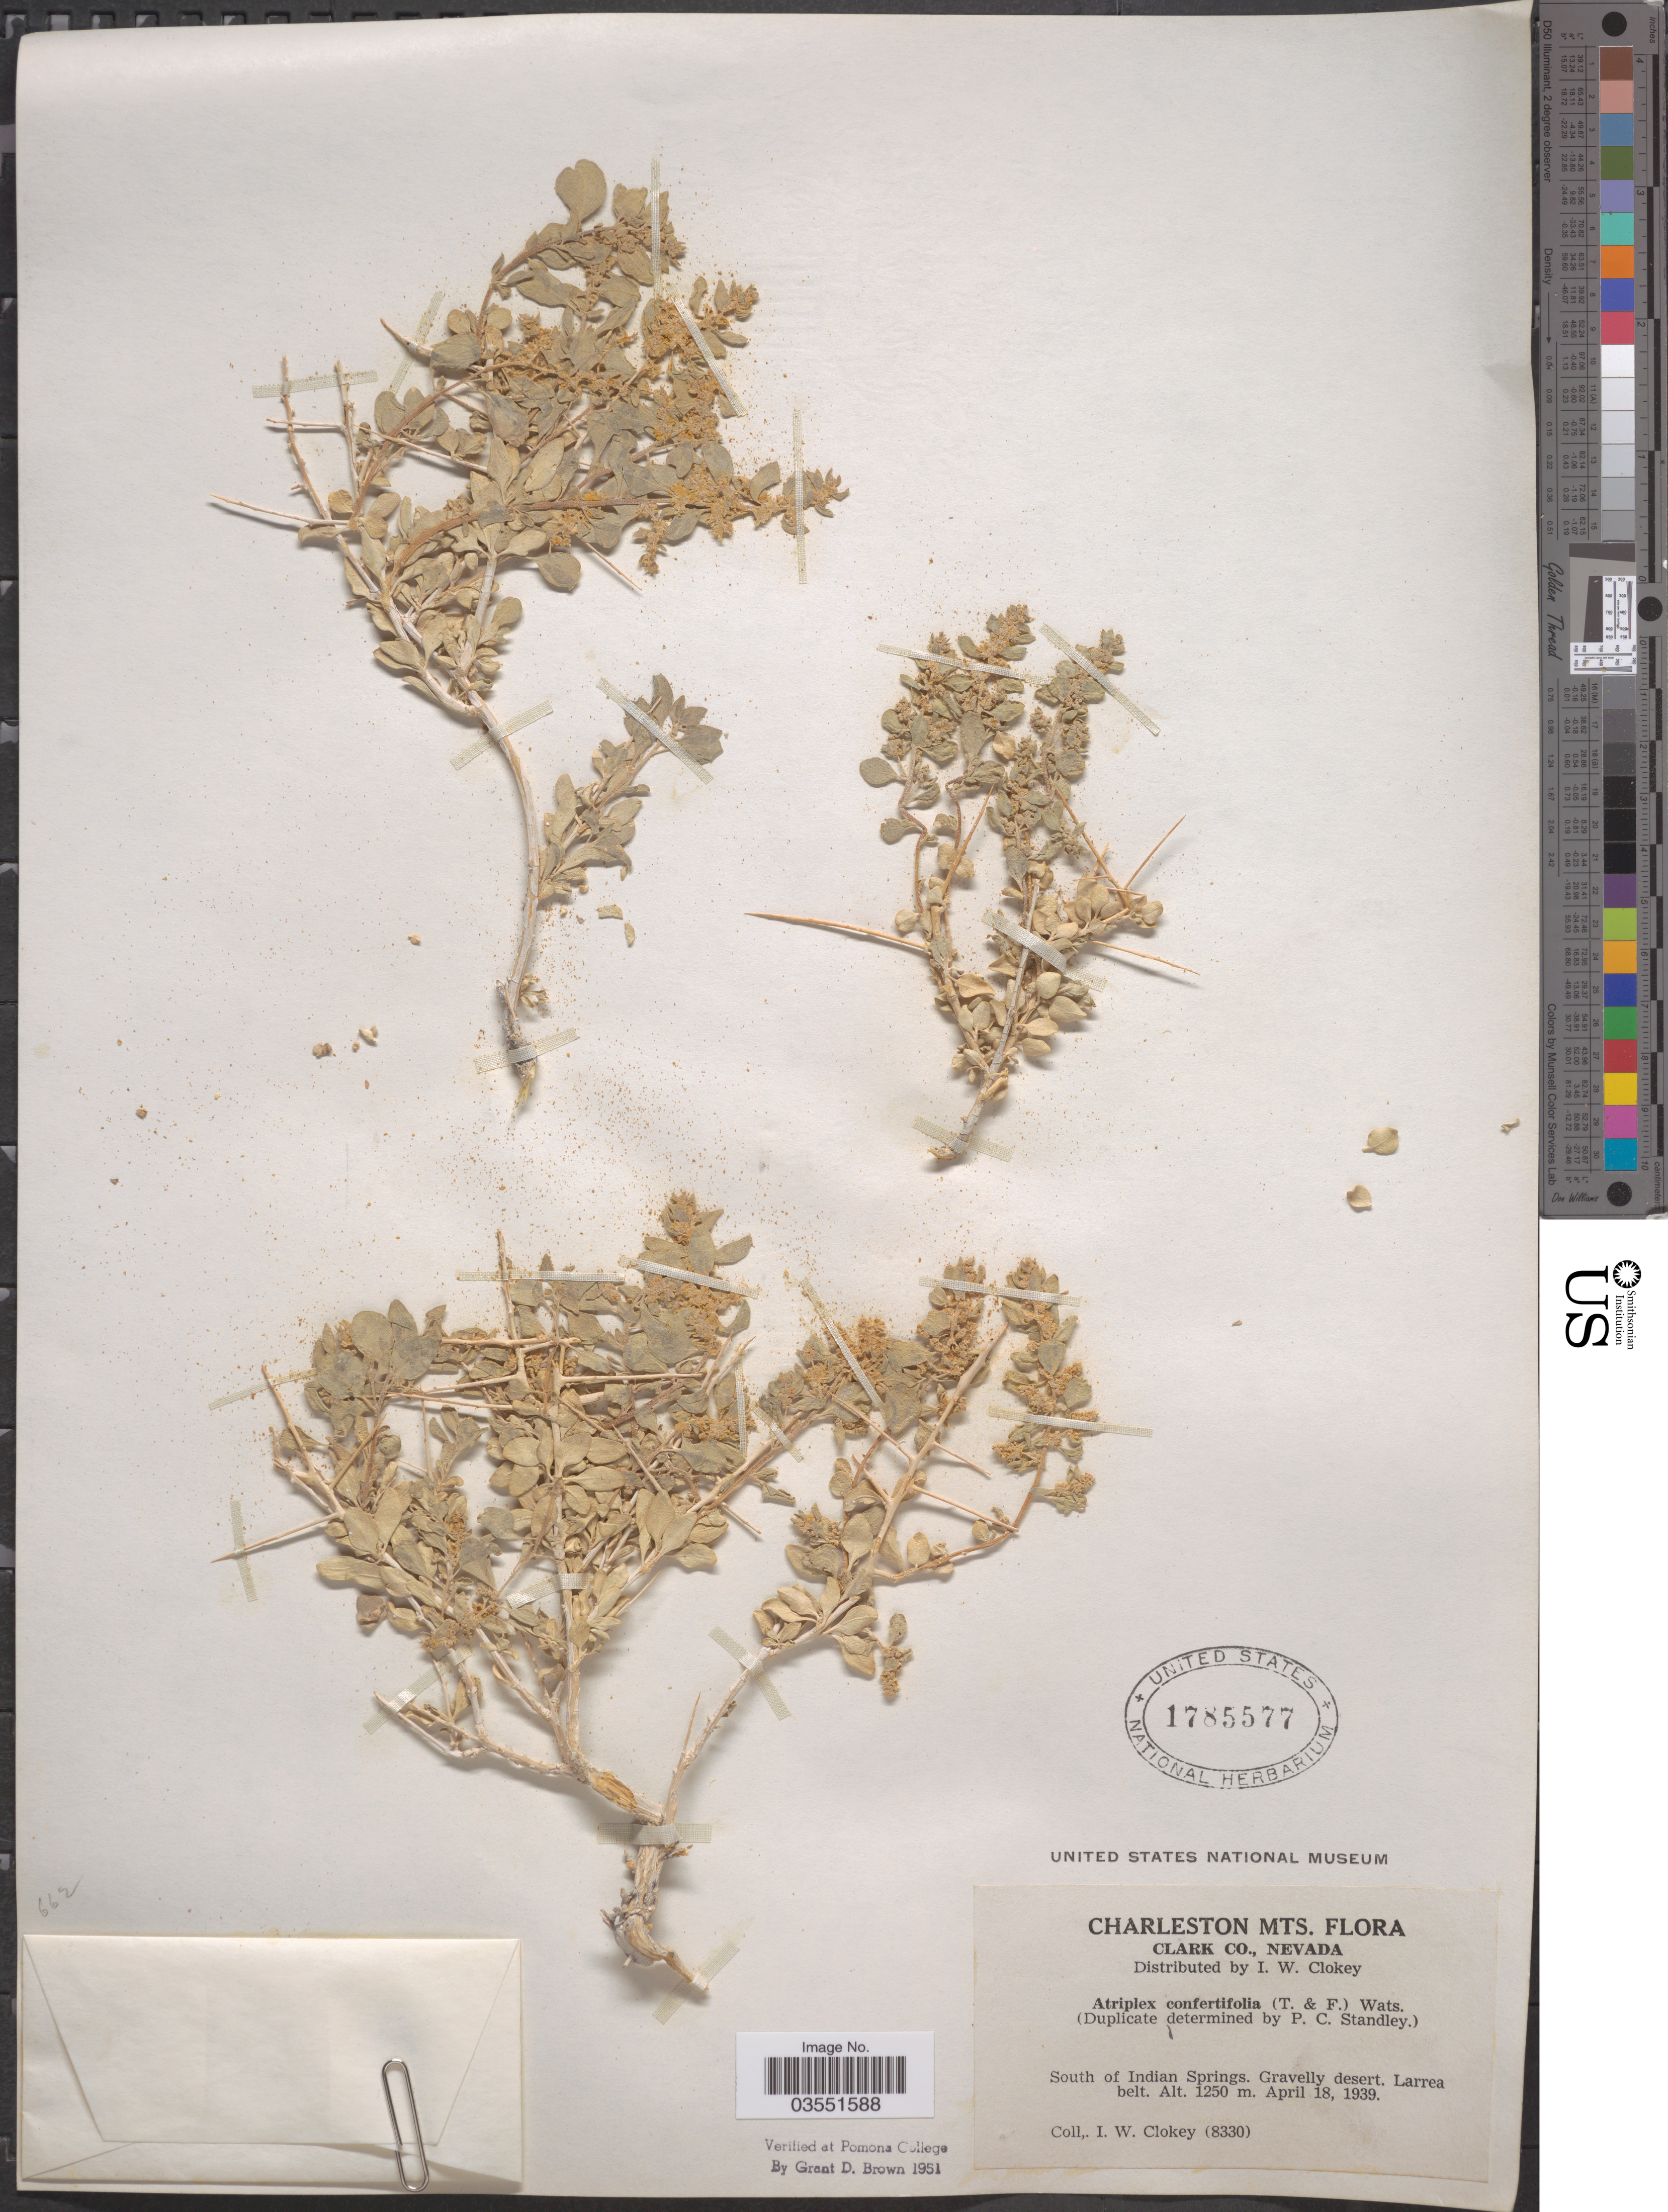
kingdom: Plantae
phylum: Tracheophyta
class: Magnoliopsida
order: Caryophyllales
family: Amaranthaceae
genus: Atriplex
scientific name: Atriplex confertifolia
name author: (Torr. & Frém.) S. Watson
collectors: I. W. Clokey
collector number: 8330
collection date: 1939-04-18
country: United States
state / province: Nevada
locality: Charleston Mts. Clark Co. South of Indian Springs. Gravelly desert. Larrea belt.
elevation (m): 1250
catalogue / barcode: US 1785577